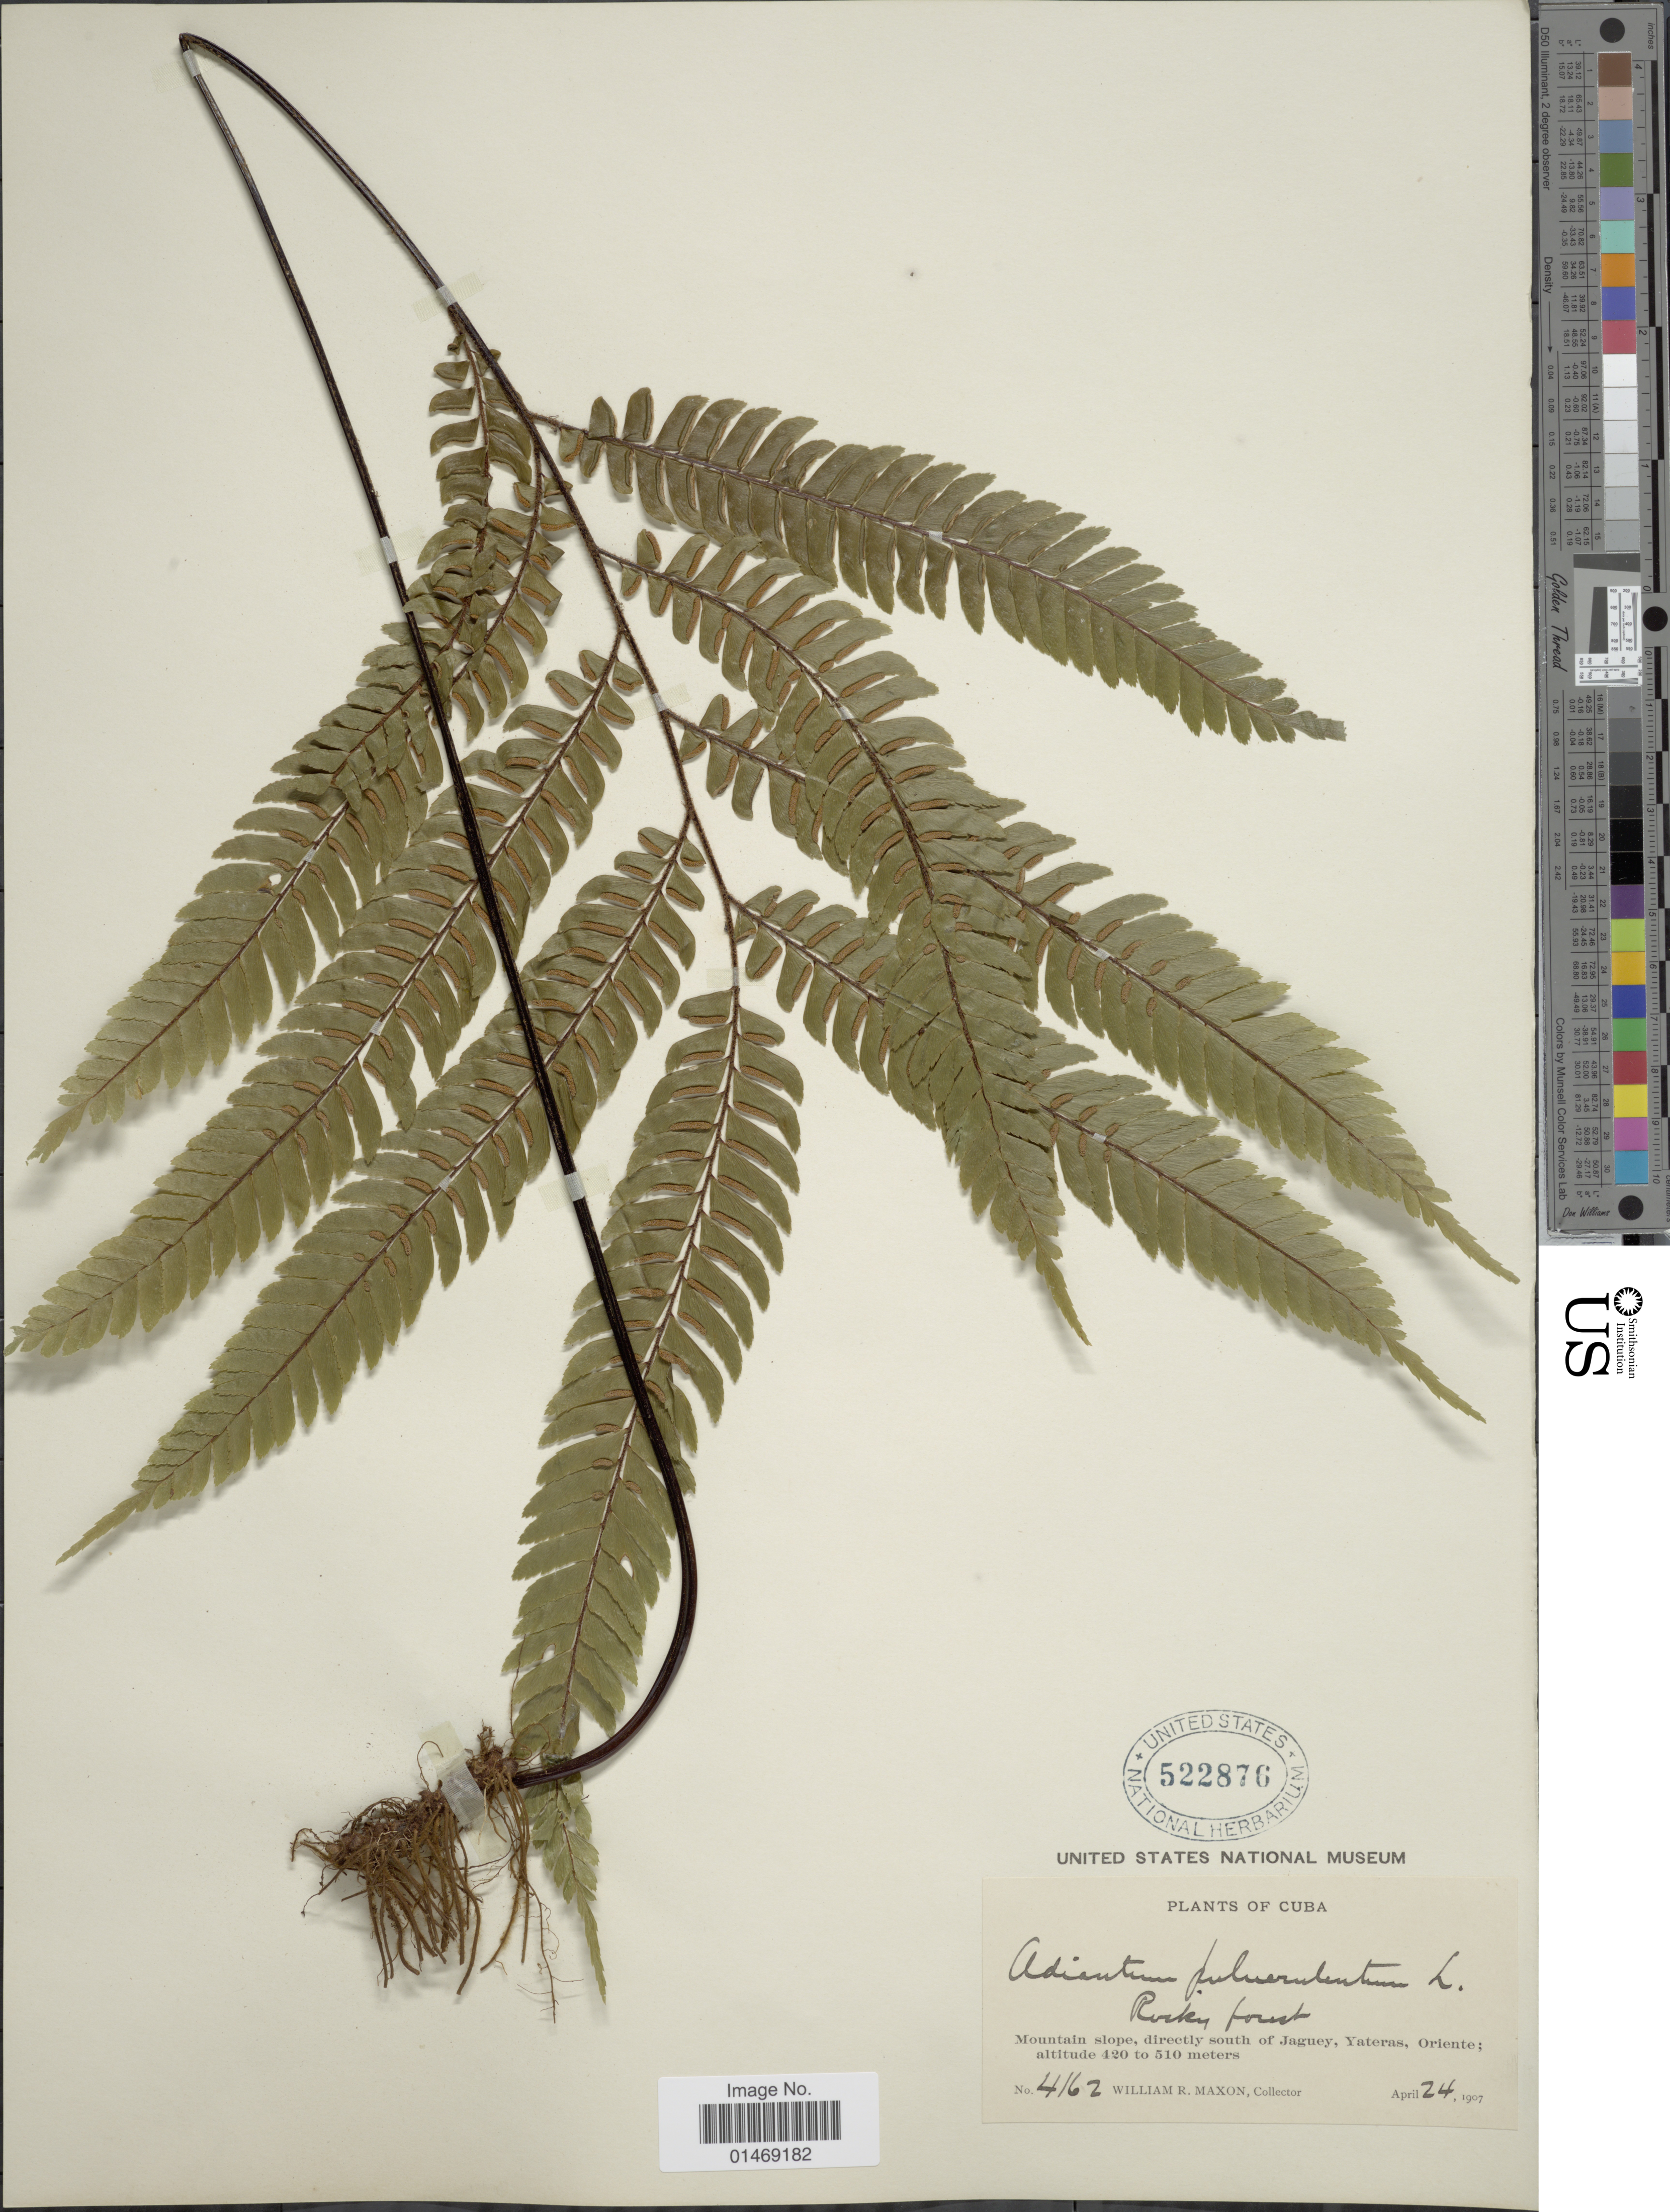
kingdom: Plantae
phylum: Tracheophyta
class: Polypodiopsida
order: Polypodiales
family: Pteridaceae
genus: Adiantum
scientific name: Adiantum pulverulentum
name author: L.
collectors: W. R. Maxon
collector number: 4162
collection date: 1907-04-24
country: Cuba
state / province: Oriente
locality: Mountain slope, directly south of Jaguey, Yateras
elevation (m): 420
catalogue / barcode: US 522876